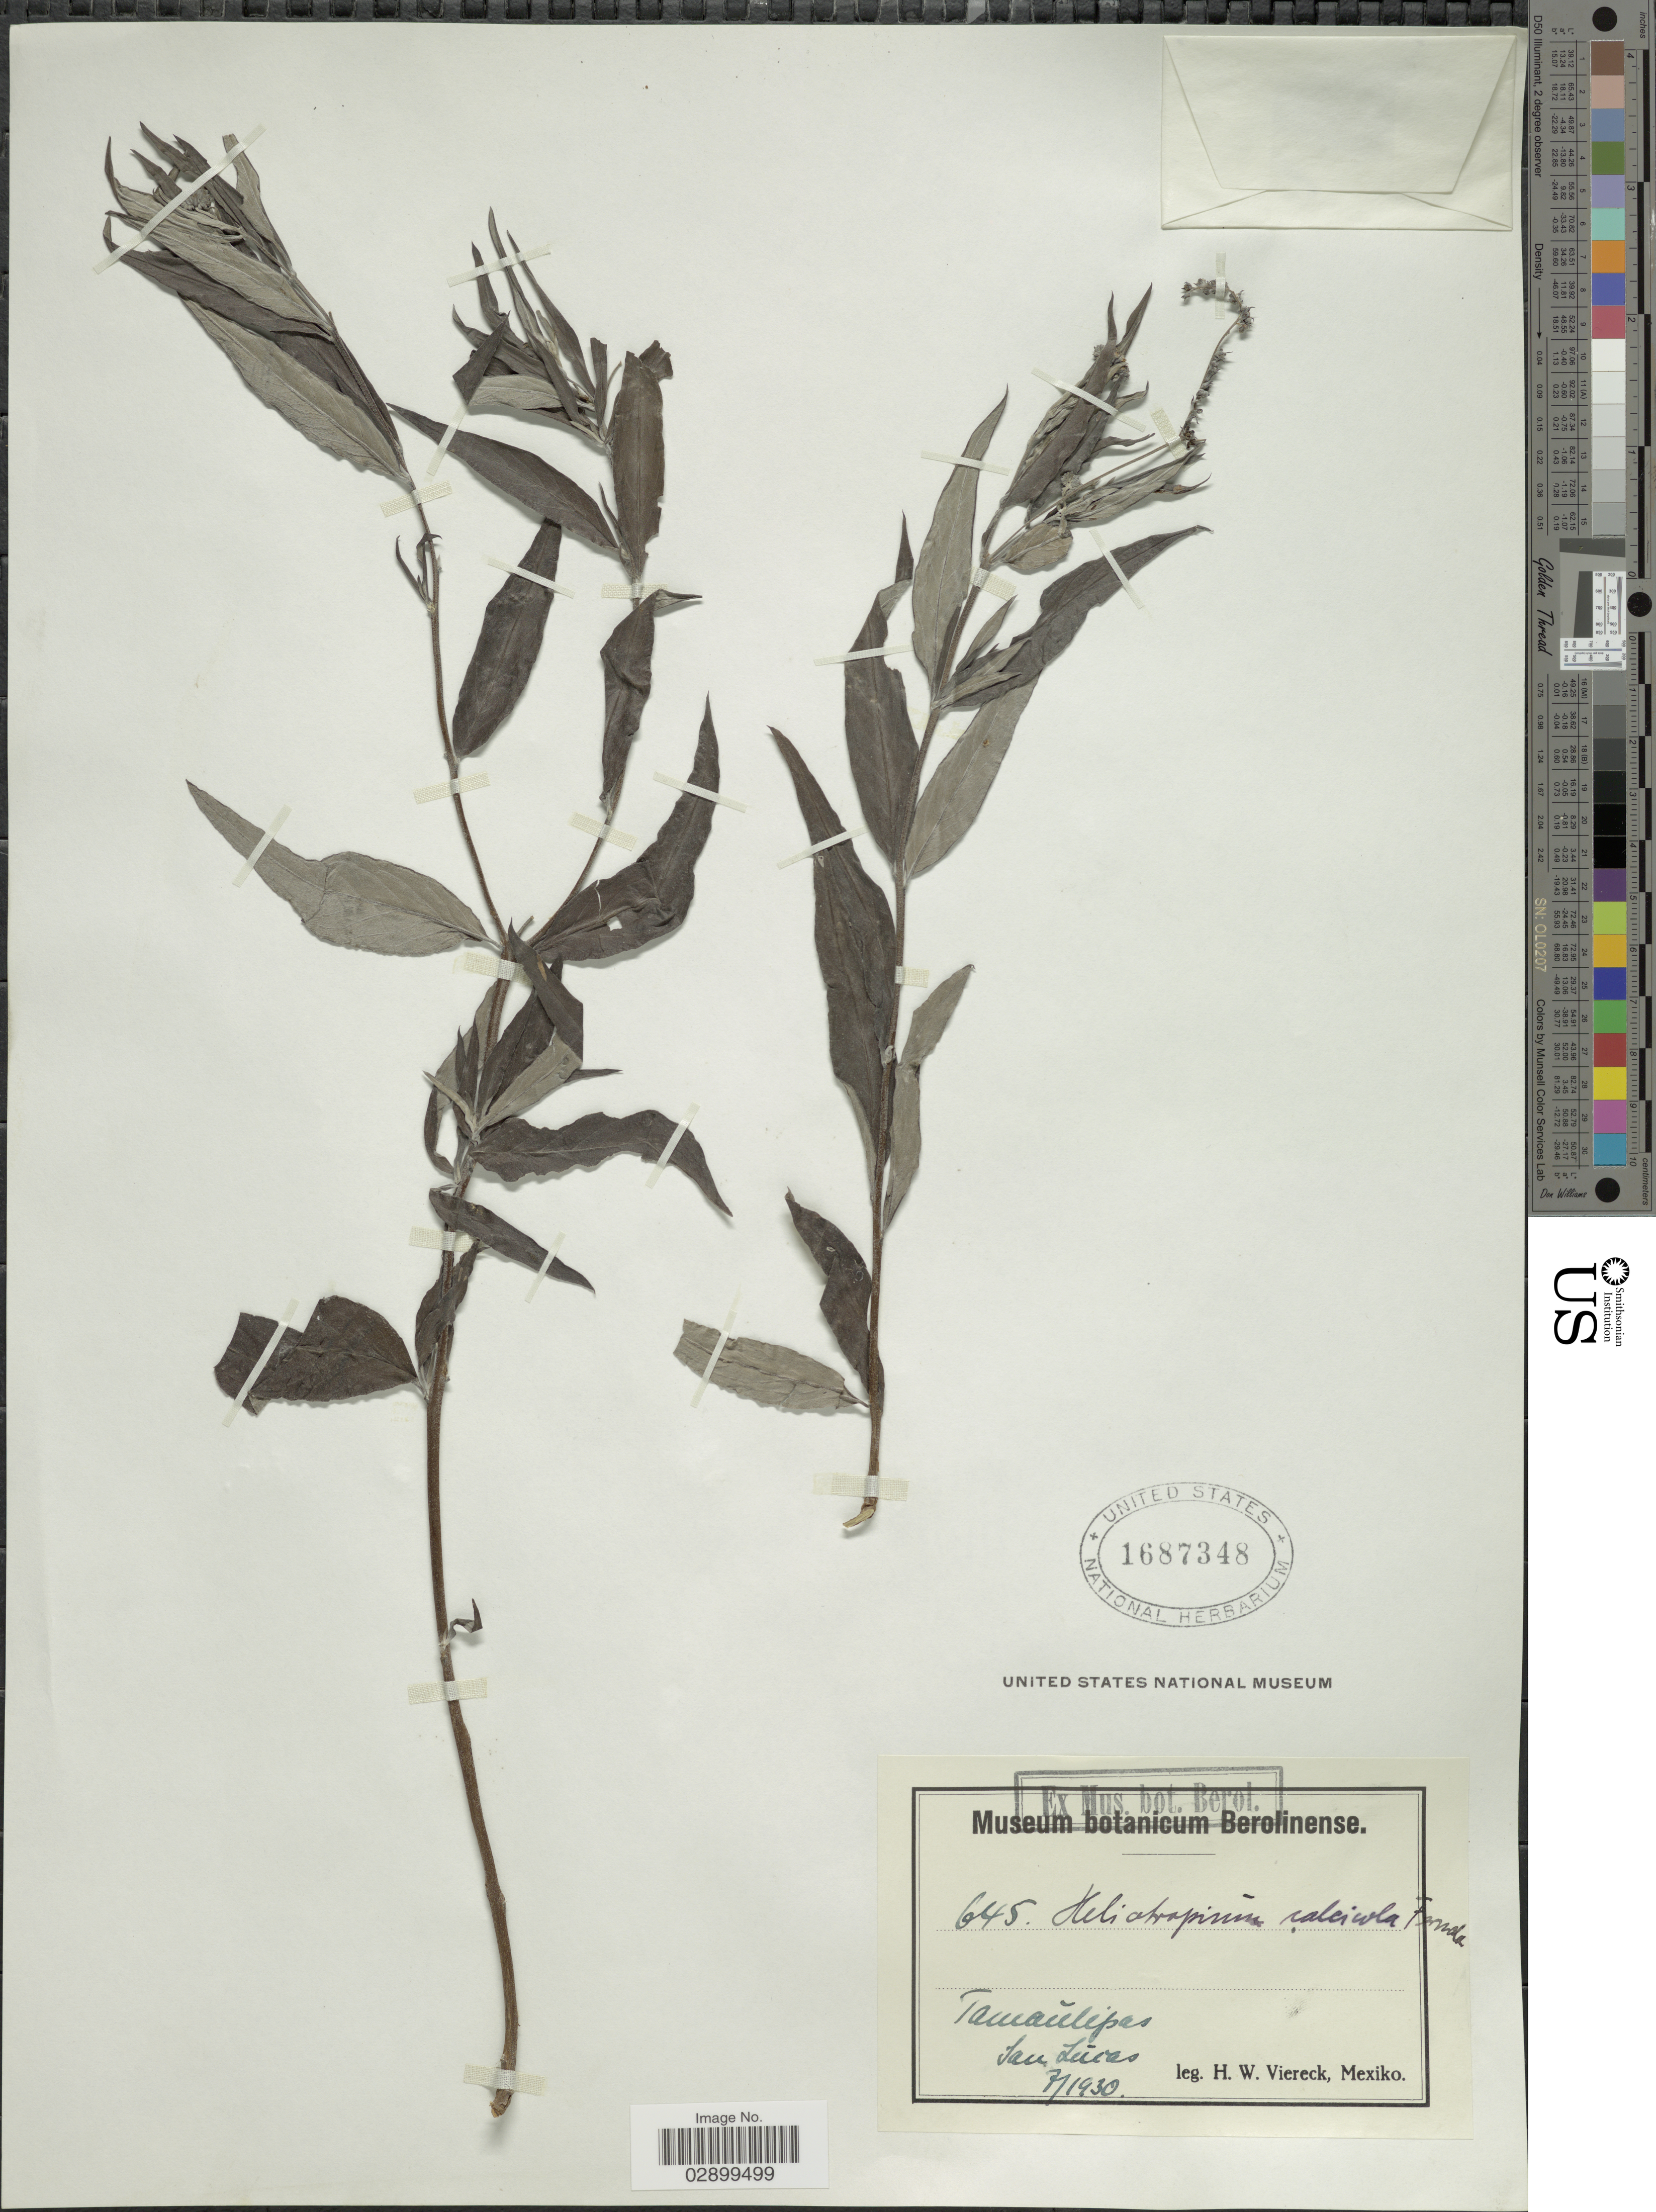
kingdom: Plantae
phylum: Tracheophyta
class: Magnoliopsida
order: Boraginales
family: Heliotropiaceae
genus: Heliotropium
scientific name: Heliotropium calcicola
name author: Fernald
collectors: H. W. Viereck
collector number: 645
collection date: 1930-07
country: Mexico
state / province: Tamaulipas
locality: San Lúcas.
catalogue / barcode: US 1687348